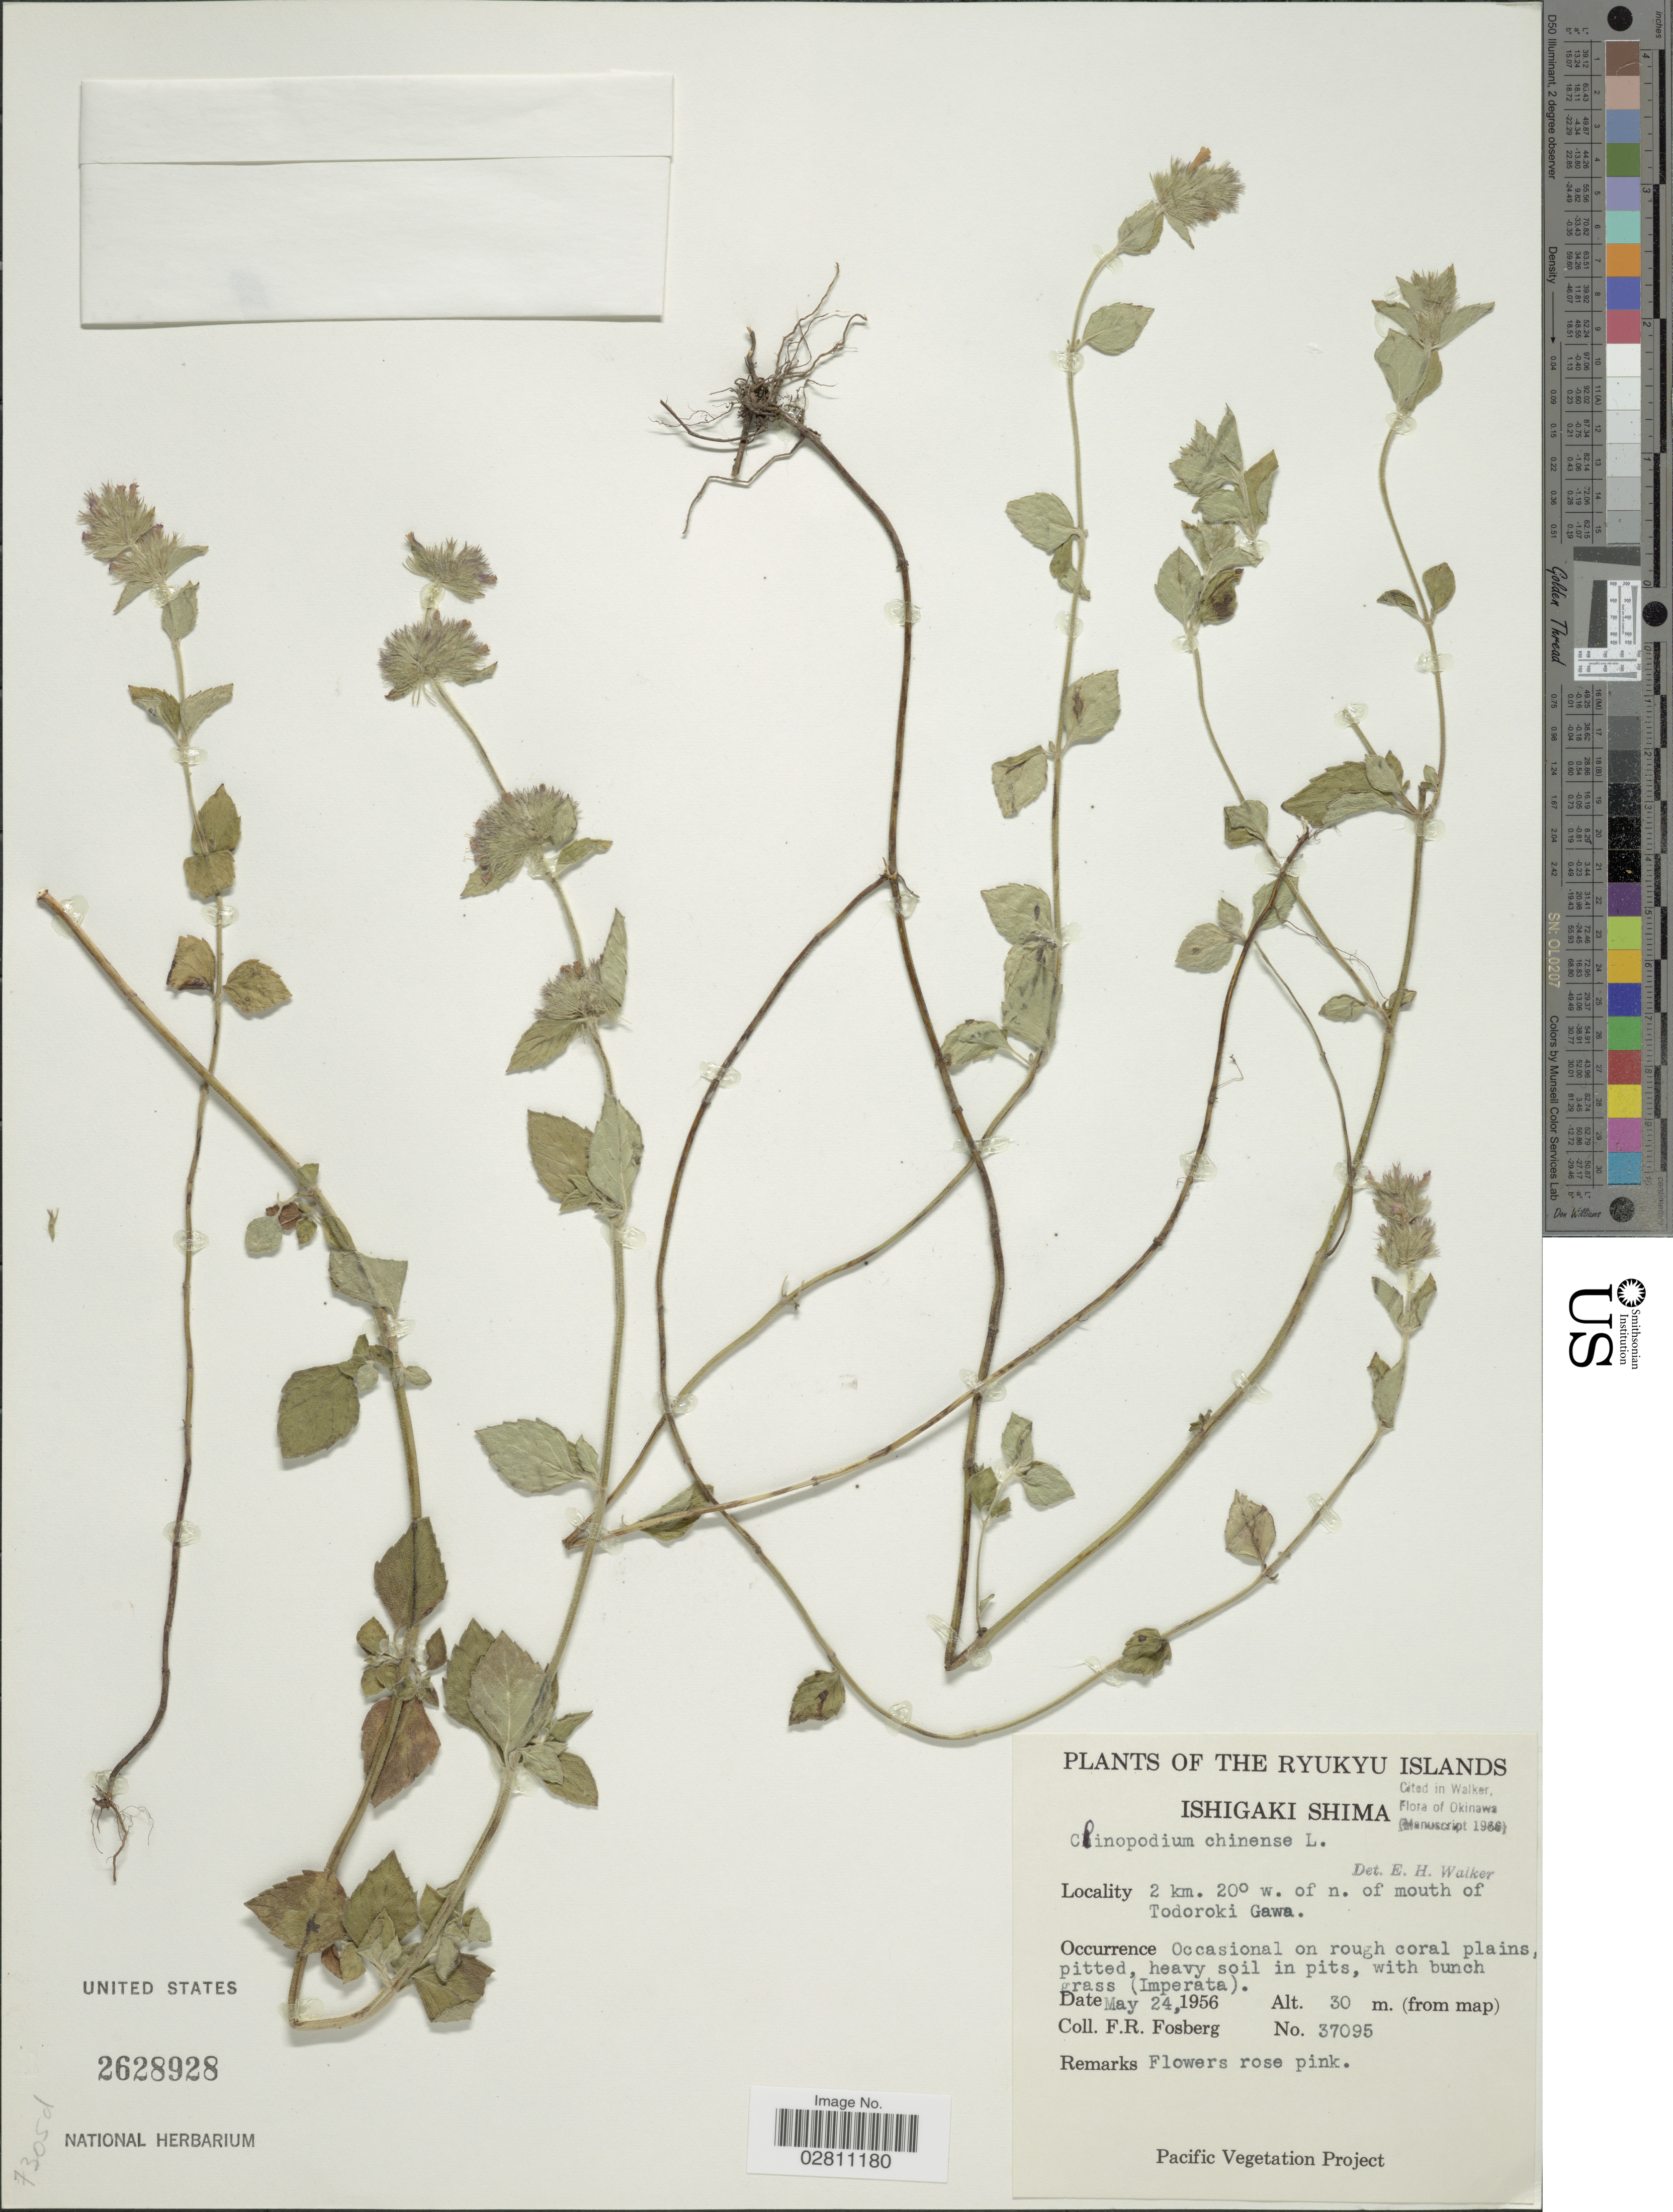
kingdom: Plantae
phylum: Tracheophyta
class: Magnoliopsida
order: Lamiales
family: Lamiaceae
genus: Clinopodium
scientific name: Clinopodium chinense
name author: (Benth.) Kuntze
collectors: F. R. Fosberg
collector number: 37095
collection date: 1956-05-24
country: Japan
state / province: Okinawa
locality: The Ryukyu Islands, Ishigaki Shima, 2 km. 20° w. of n. of mouth of Todoroki Gawa.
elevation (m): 30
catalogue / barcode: US 2628928